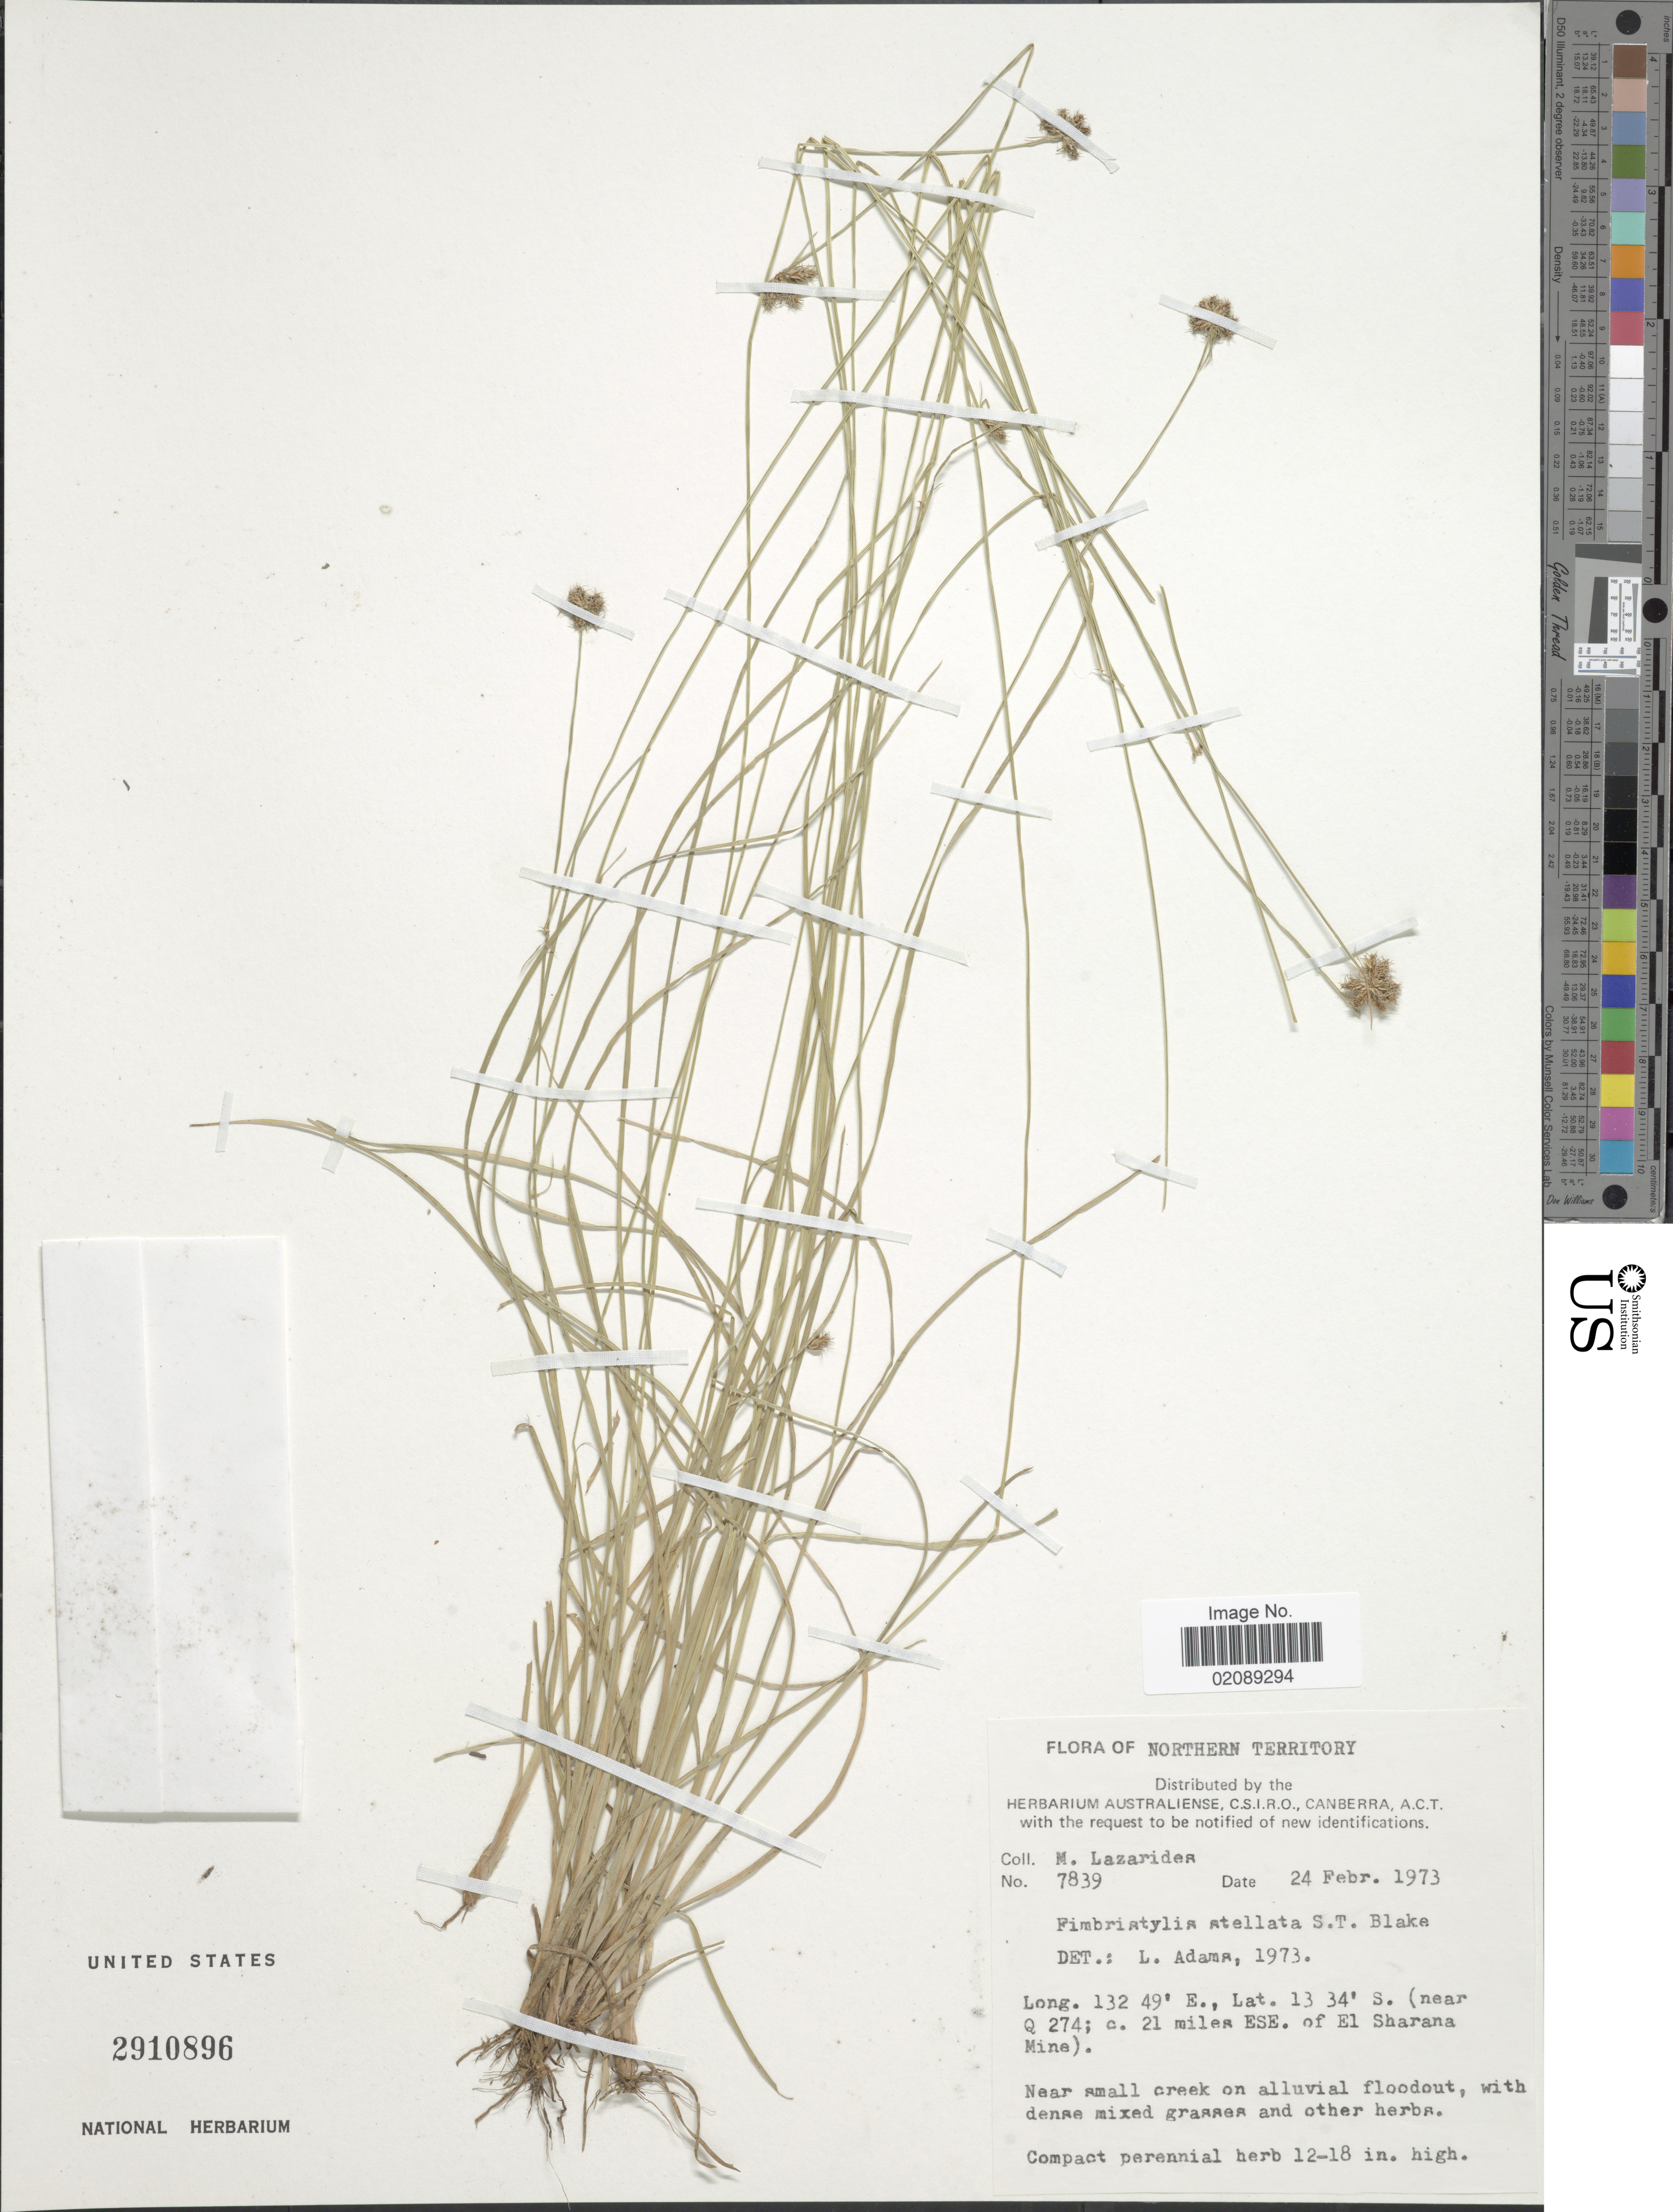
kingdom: Plantae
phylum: Tracheophyta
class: Liliopsida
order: Poales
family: Cyperaceae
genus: Fimbristylis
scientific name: Fimbristylis schultzii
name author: Boeckeler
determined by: Strong, Mark T., (BOT), Smithsonian Institution - National Museum of Natural History (UNITED STATES)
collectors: M. Lazarides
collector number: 7839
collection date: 1973-02-24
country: Australia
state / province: Northern Territory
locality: (near Q 274; c. 21 miles ESE. of El Sharana Mine)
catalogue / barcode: US 2910896